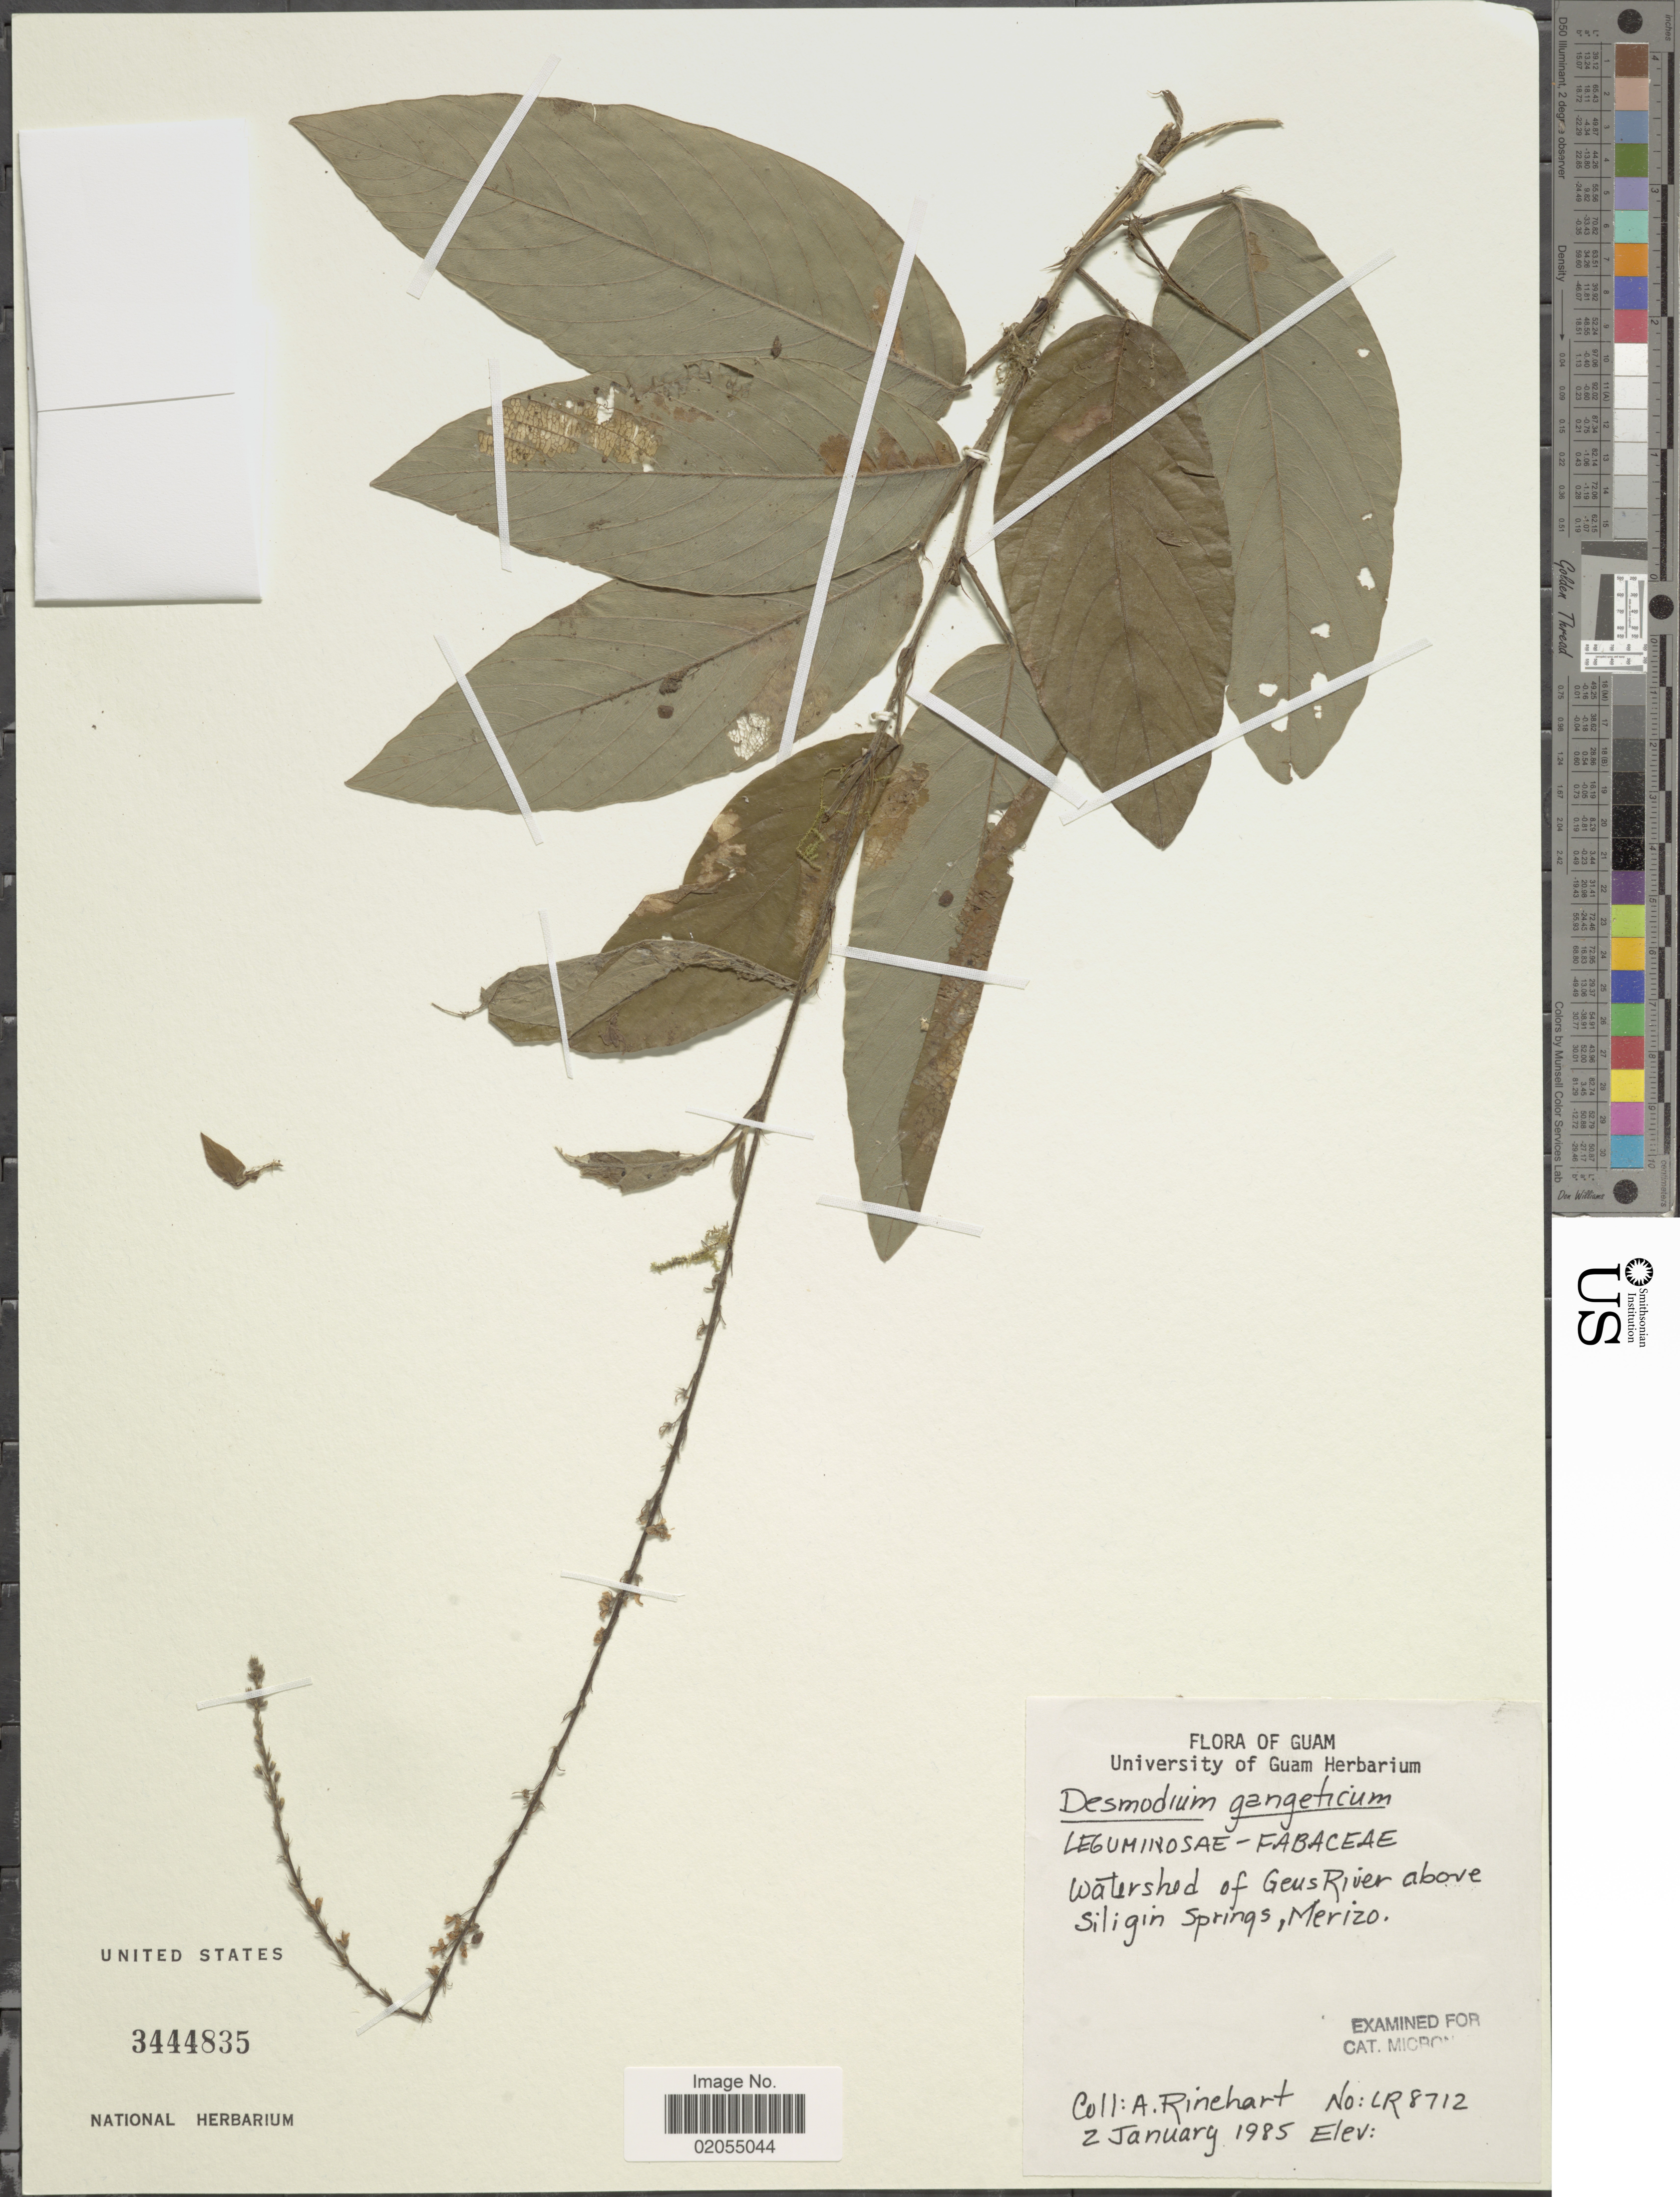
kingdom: Plantae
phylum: Tracheophyta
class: Magnoliopsida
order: Fabales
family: Fabaceae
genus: Pleurolobus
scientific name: Pleurolobus gangeticus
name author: (L.) J. St.-Hil. ex H. Ohashi & K. Ohashi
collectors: A. Rinehart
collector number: LR8712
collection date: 1985-01-02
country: Guam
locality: Watershed of Geus River above Siligin Springs, Merizo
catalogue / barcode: US 3444835